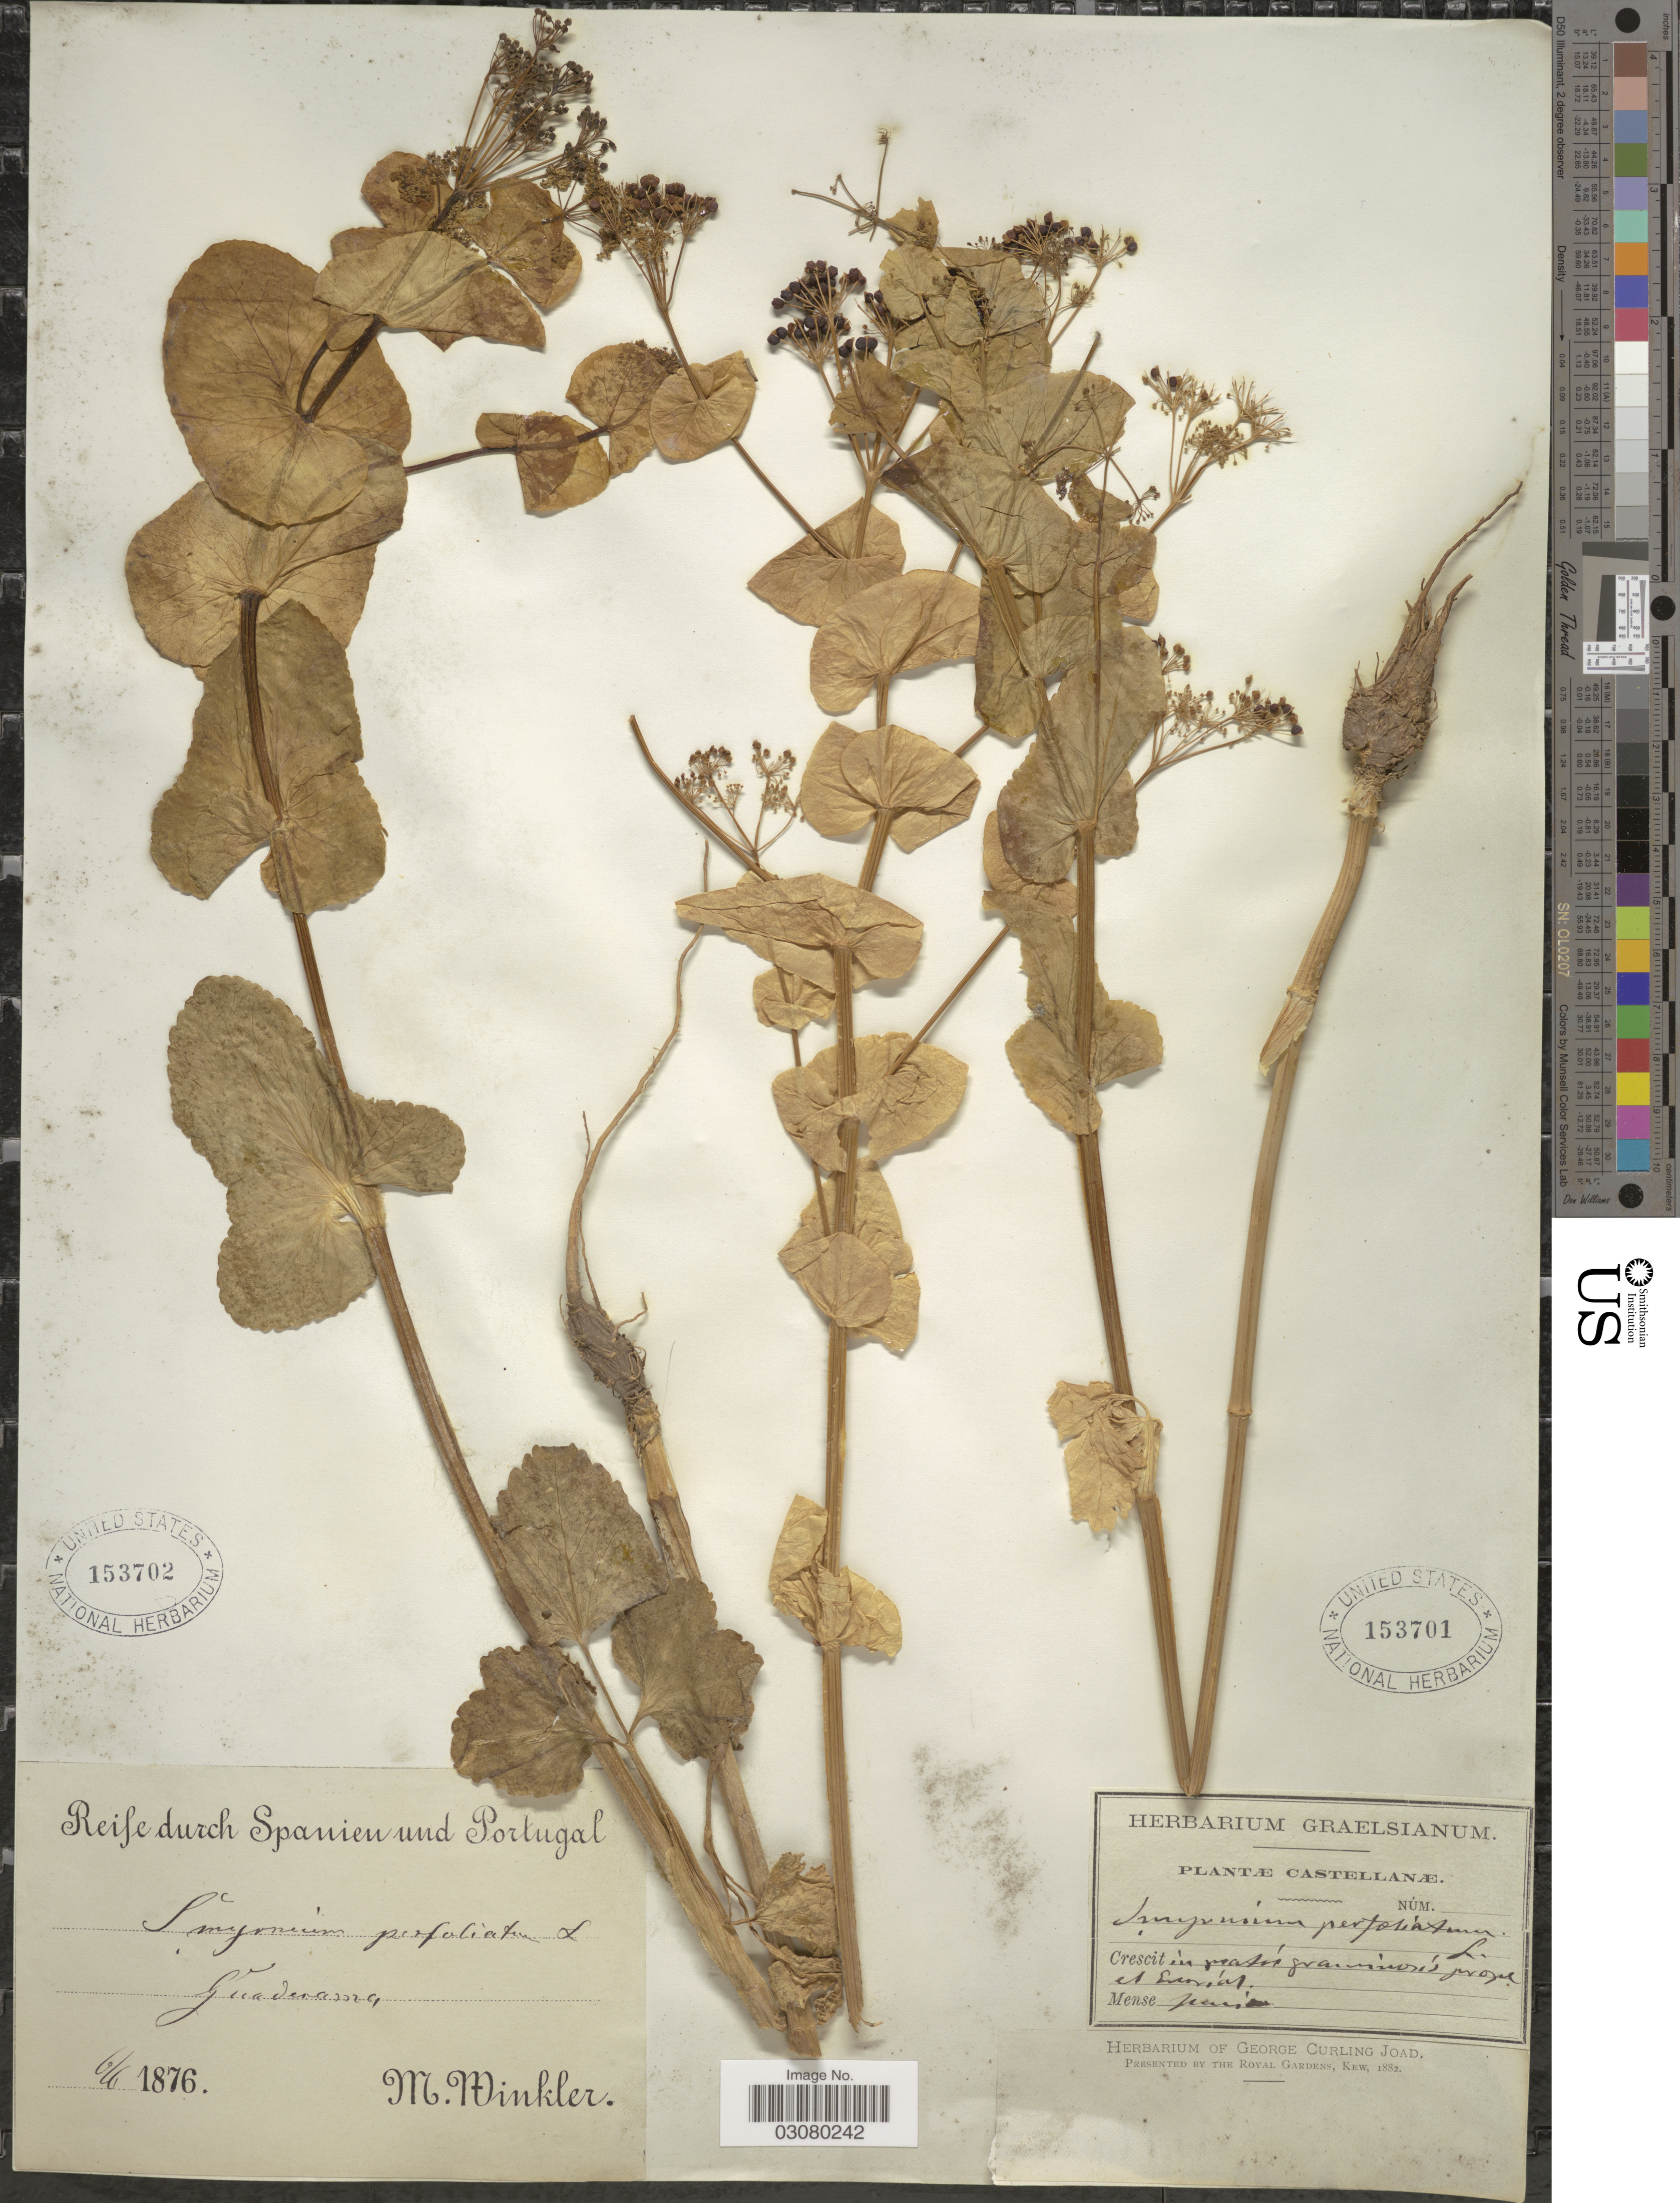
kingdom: Plantae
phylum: Tracheophyta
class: Magnoliopsida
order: Apiales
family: Apiaceae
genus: Smyrnium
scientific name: Smyrnium perfoliatum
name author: L.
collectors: ex Herb. Graelsianum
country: Spain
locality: Castellanæ. Prope Escorial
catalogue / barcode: US 153701-2